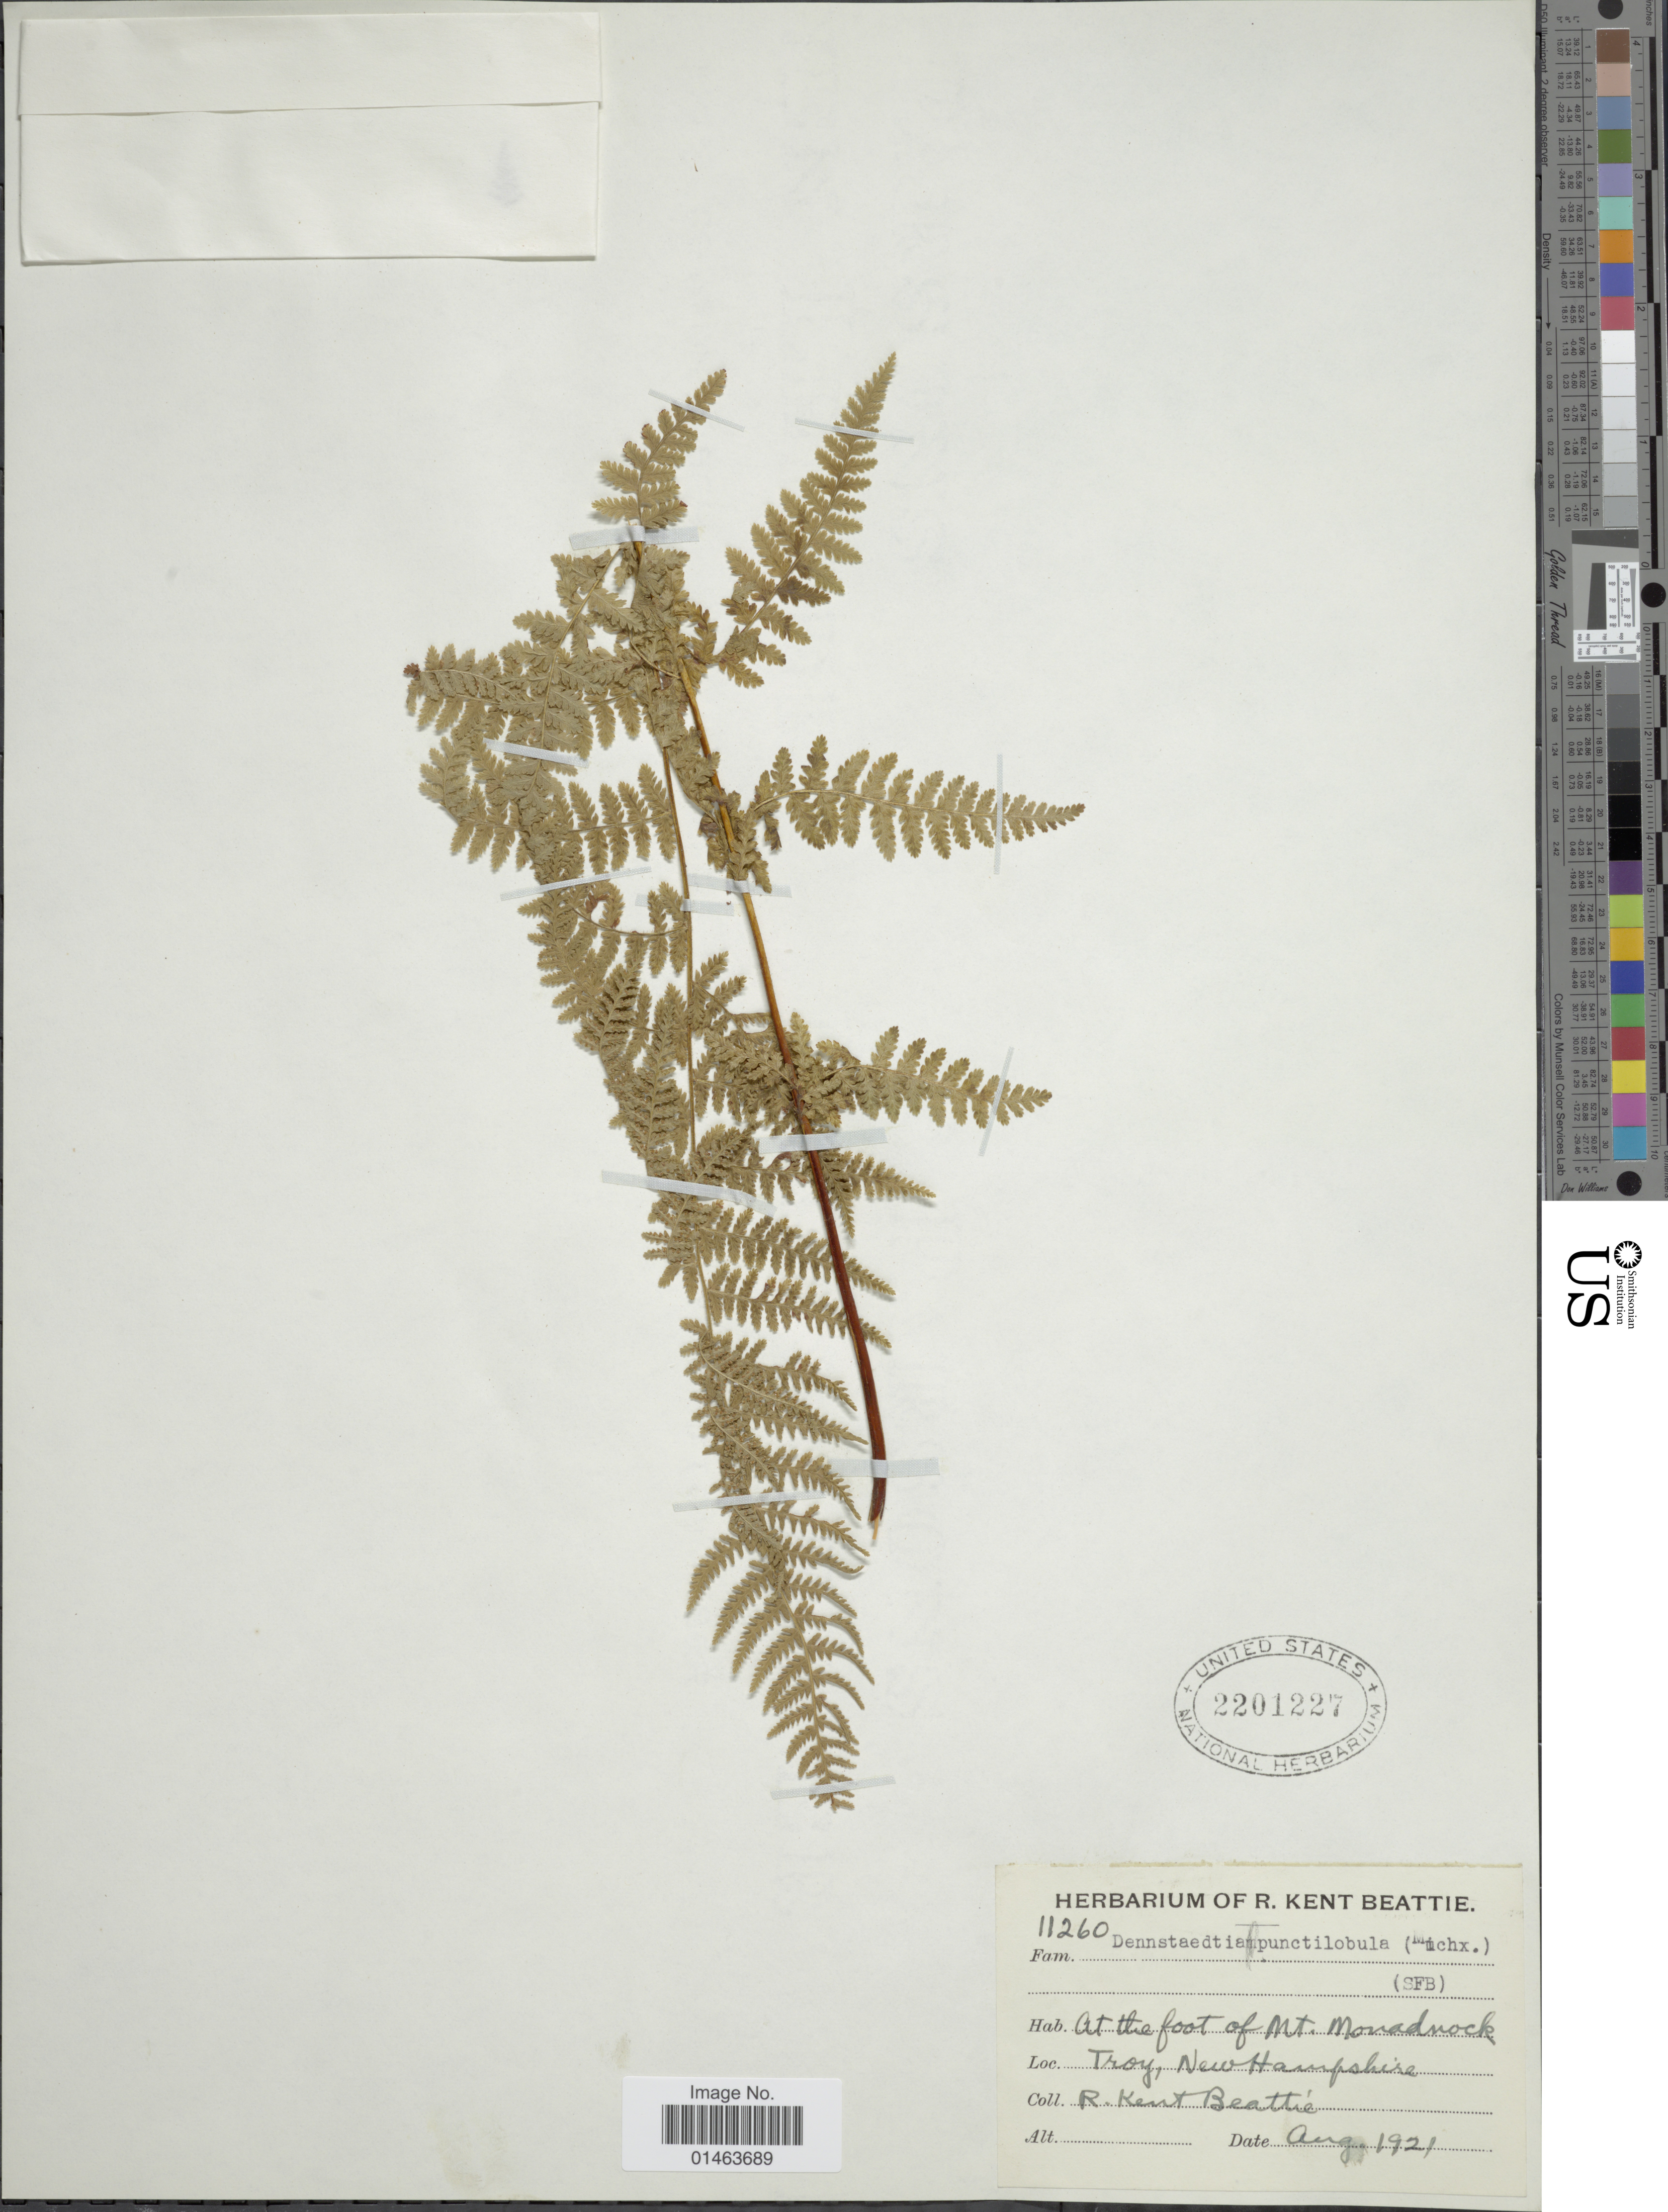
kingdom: Plantae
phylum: Tracheophyta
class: Polypodiopsida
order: Polypodiales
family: Dennstaedtiaceae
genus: Dennstaedtia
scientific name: Dennstaedtia punctilobula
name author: (Michx.) T. Moore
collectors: R. K. Beattie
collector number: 11260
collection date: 1920-08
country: United States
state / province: New Hampshire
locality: Troy. At the foor of Mt.Monadrock.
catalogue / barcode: US 2201227